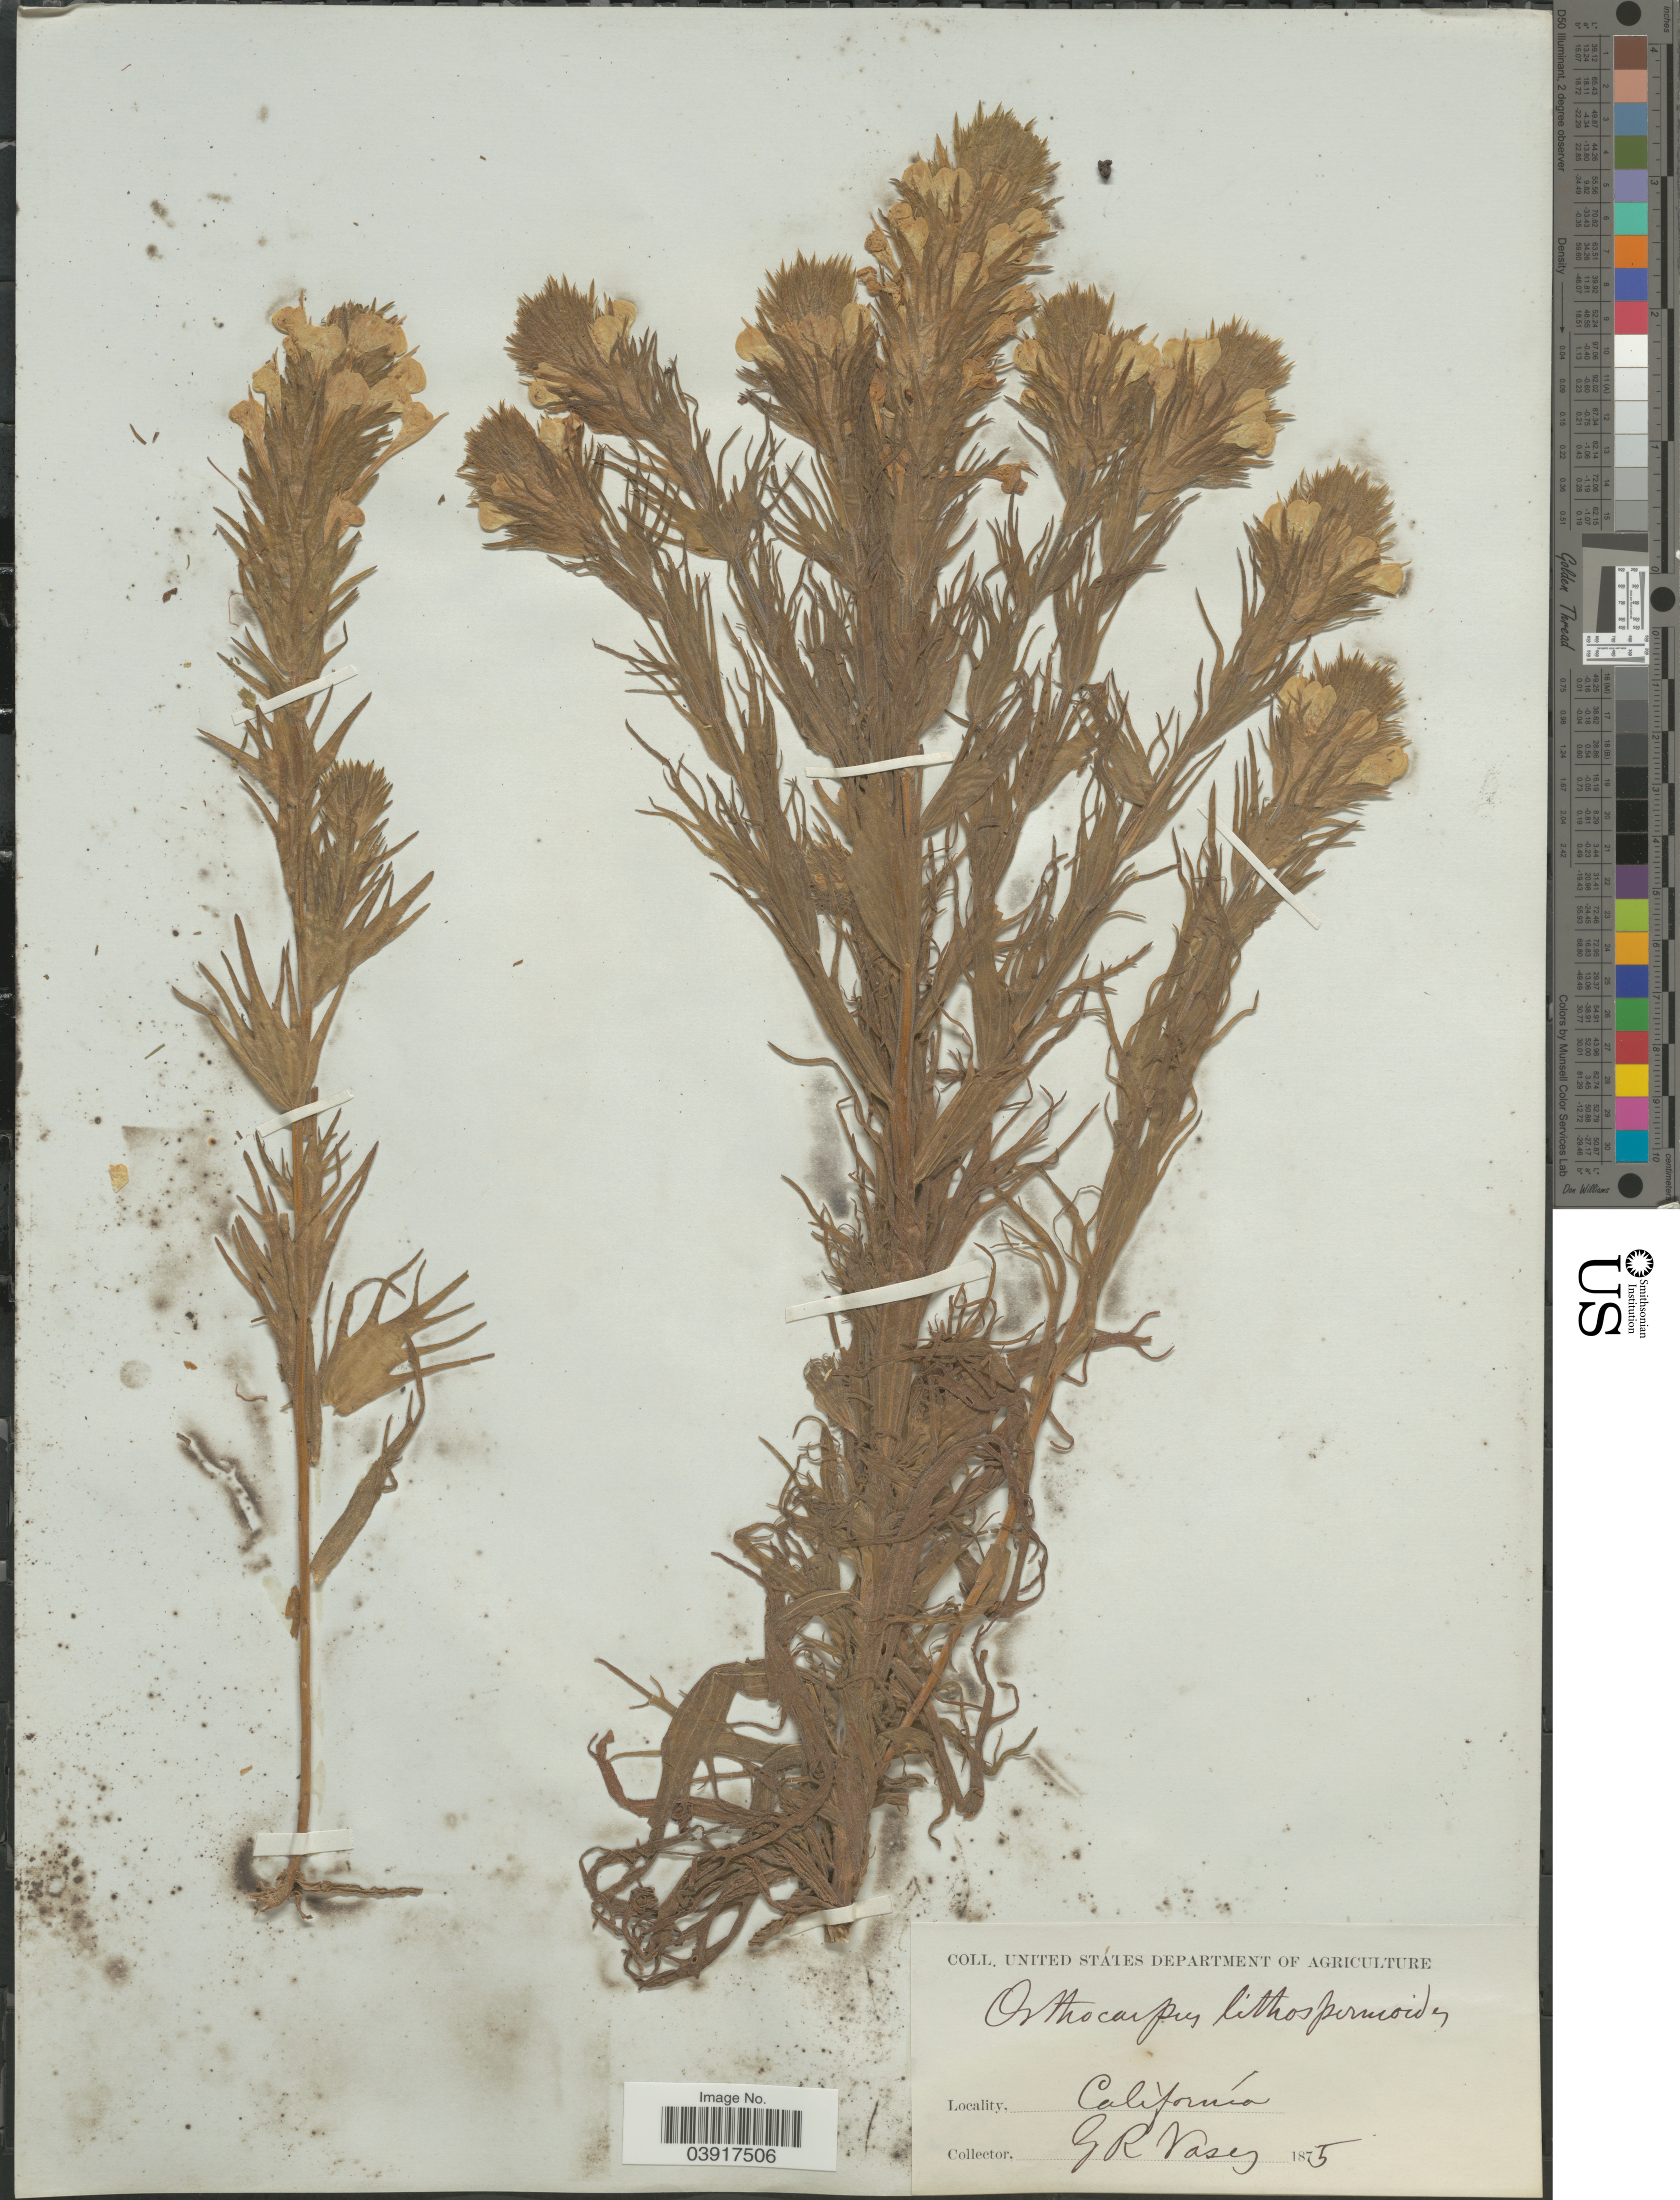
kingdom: Plantae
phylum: Tracheophyta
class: Magnoliopsida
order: Lamiales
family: Orobanchaceae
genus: Orthocarpus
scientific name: Orthocarpus lithospermoides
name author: Benth.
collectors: G. R. Vasey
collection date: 1875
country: United States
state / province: California